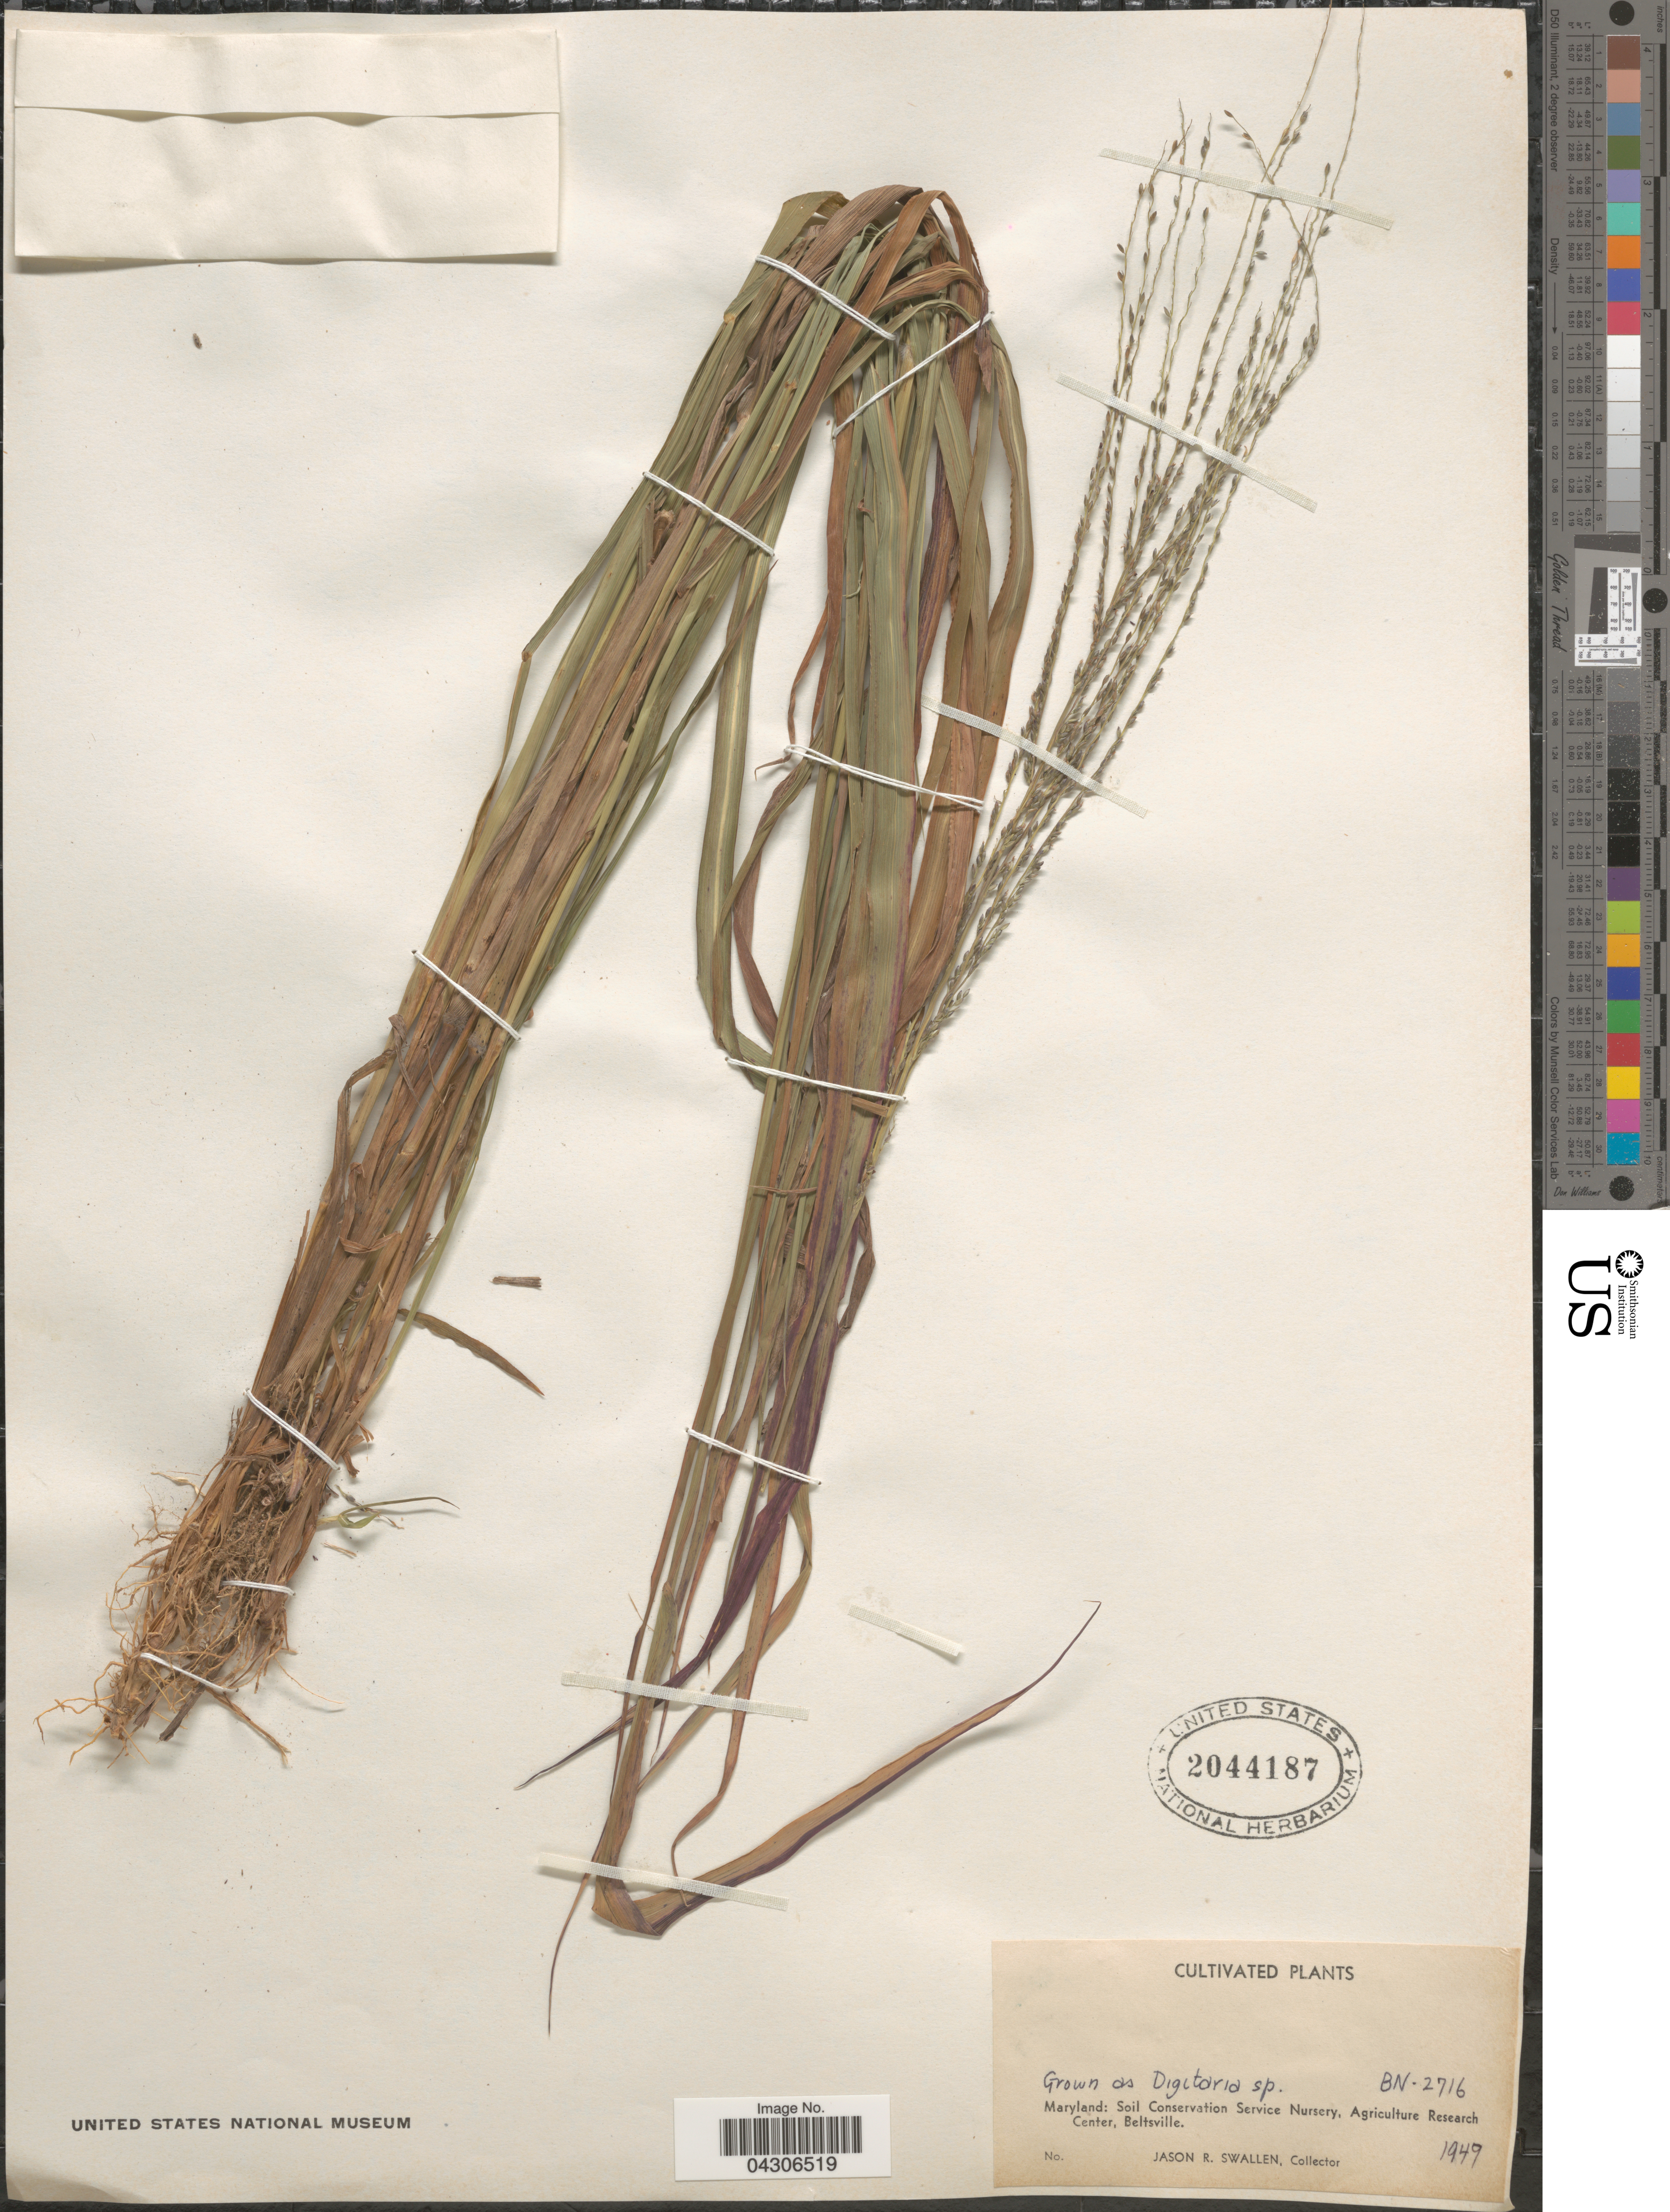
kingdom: Plantae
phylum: Tracheophyta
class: Liliopsida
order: Poales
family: Poaceae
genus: Digitaria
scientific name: Digitaria sp.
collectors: J. R. Swallen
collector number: BN-2716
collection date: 1949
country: United States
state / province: Maryland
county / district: Prince George's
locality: Soil Conservation Service Nursery, Agriculture Research Center, Beltsville.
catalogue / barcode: US 2044187